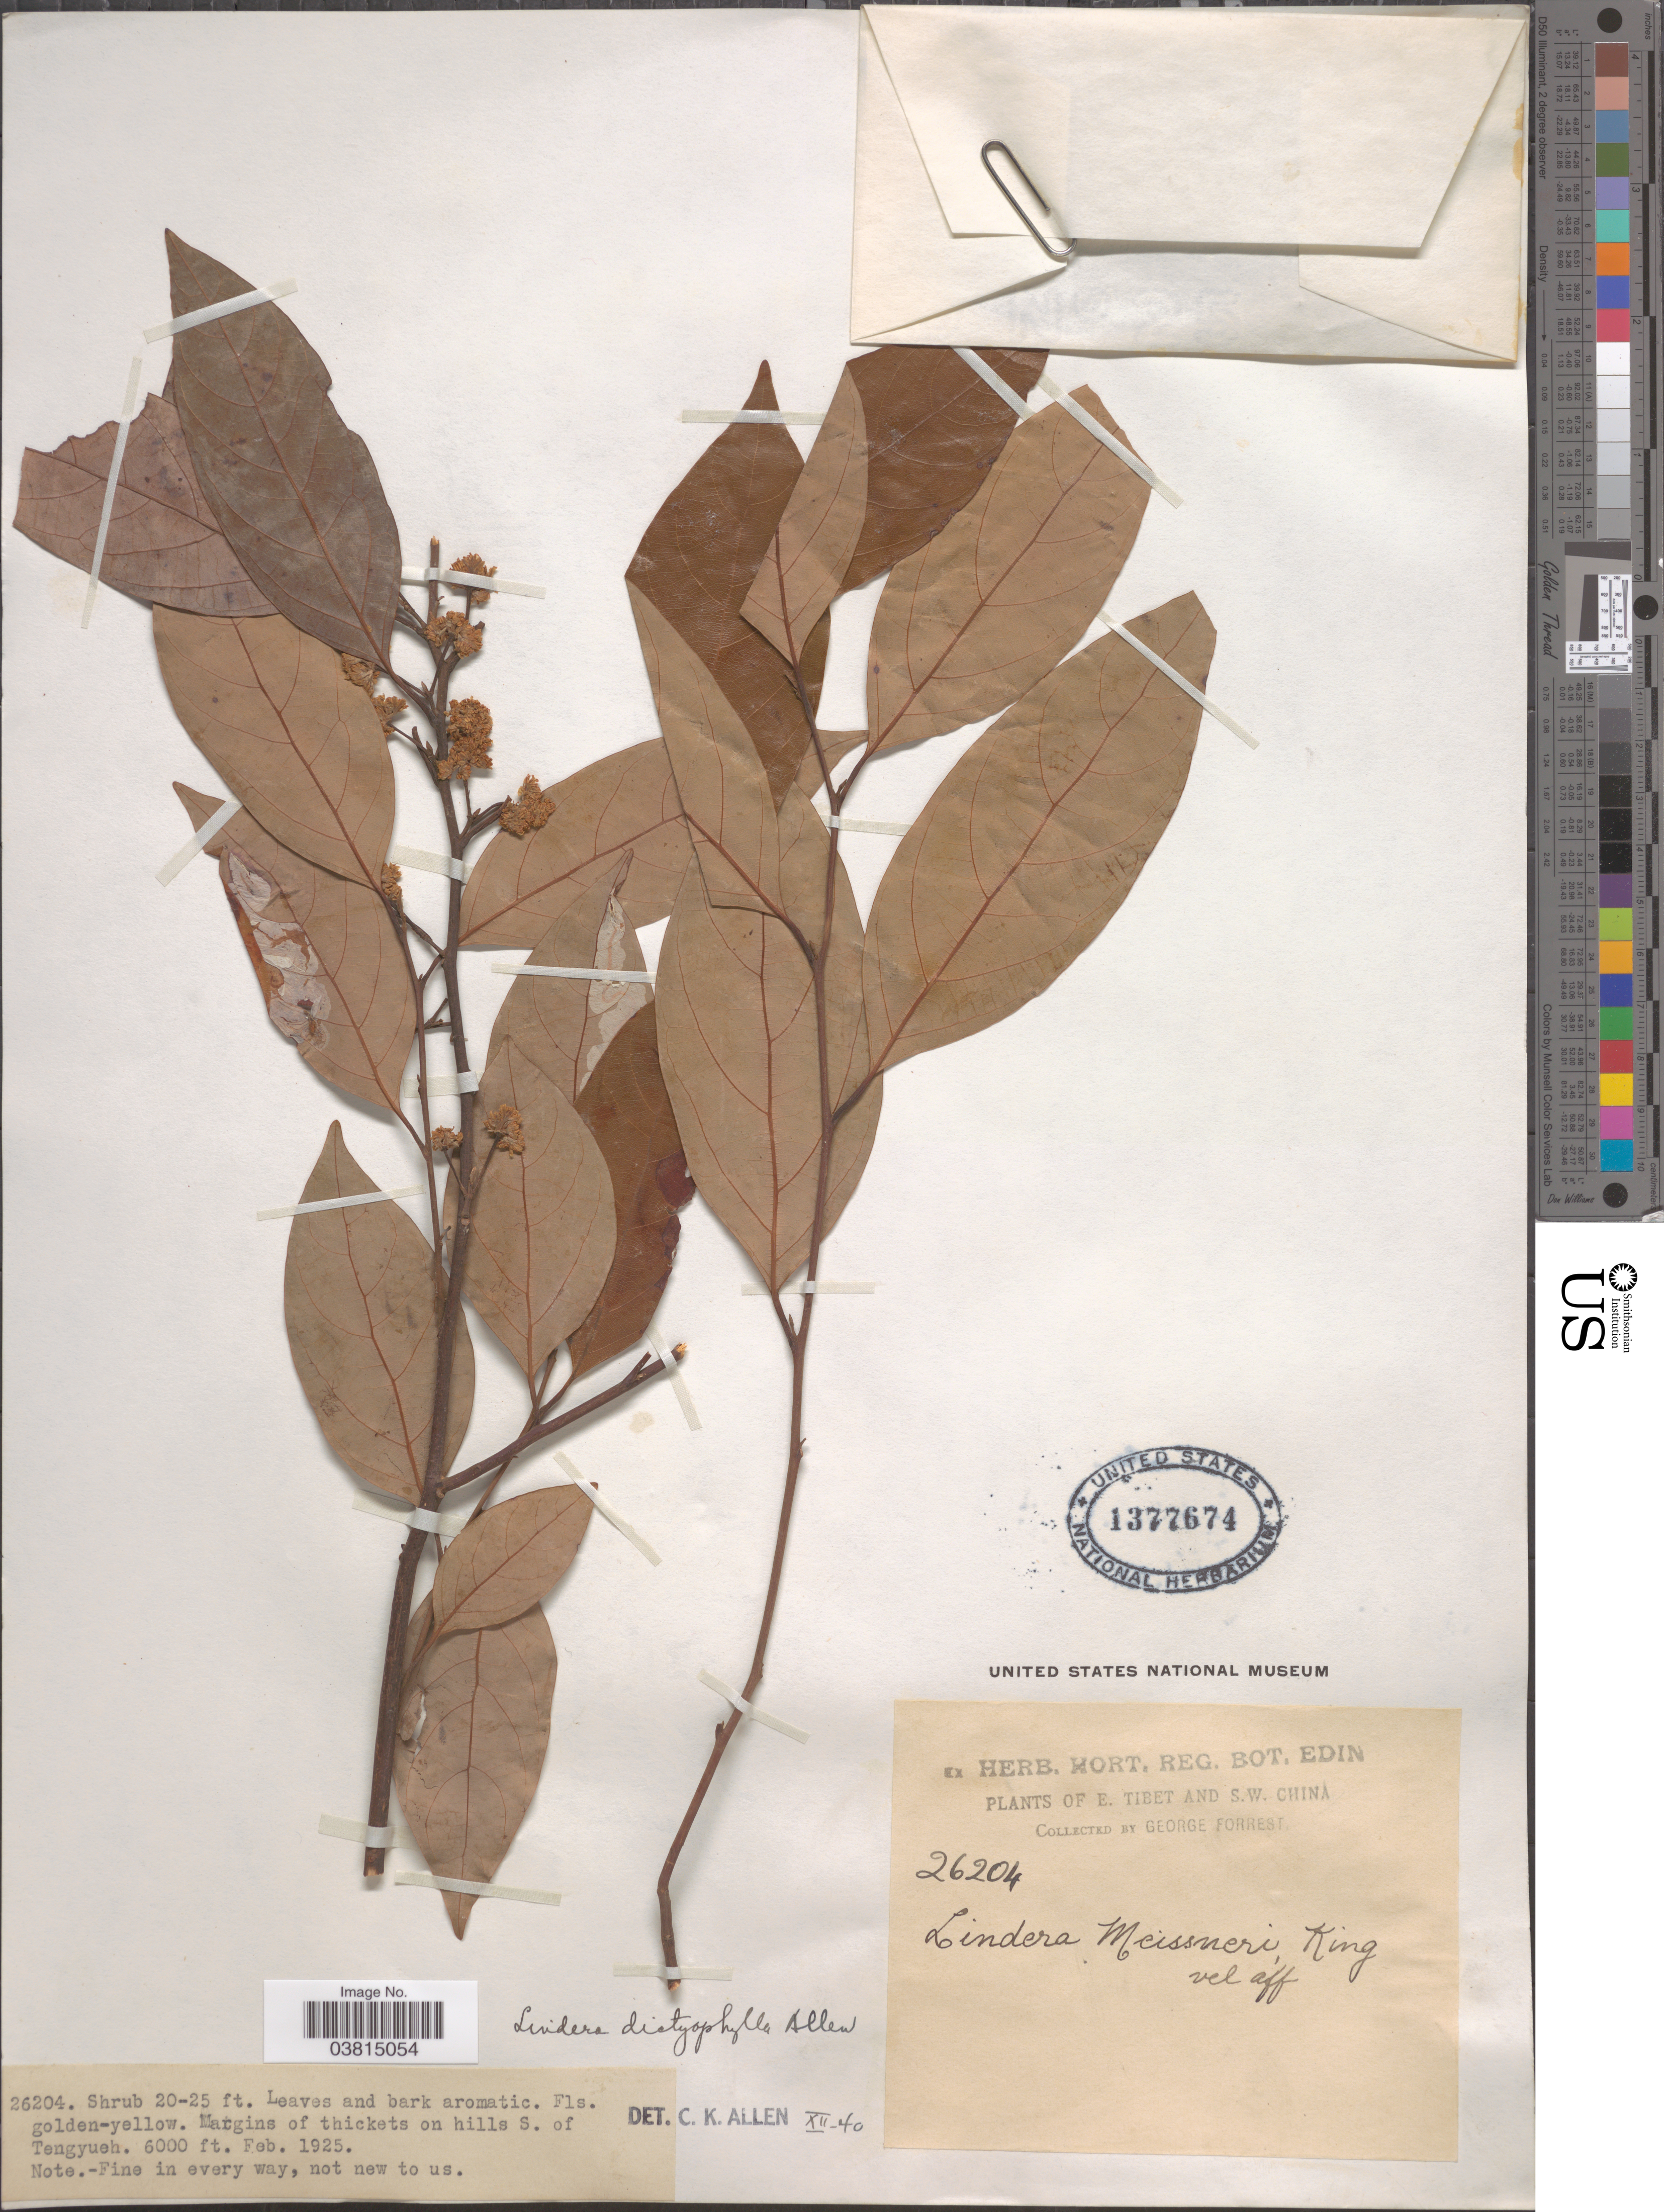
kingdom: Plantae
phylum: Tracheophyta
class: Magnoliopsida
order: Laurales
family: Lauraceae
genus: Lindera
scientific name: Lindera dictyophylla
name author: C.K. Allen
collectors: G. Forrest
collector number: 26204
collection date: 1925-02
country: China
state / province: Xizang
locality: E. Tibet and S.W. China. Margins of thickets on hills S. of Tengyueh.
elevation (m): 1829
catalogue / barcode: US 1377674